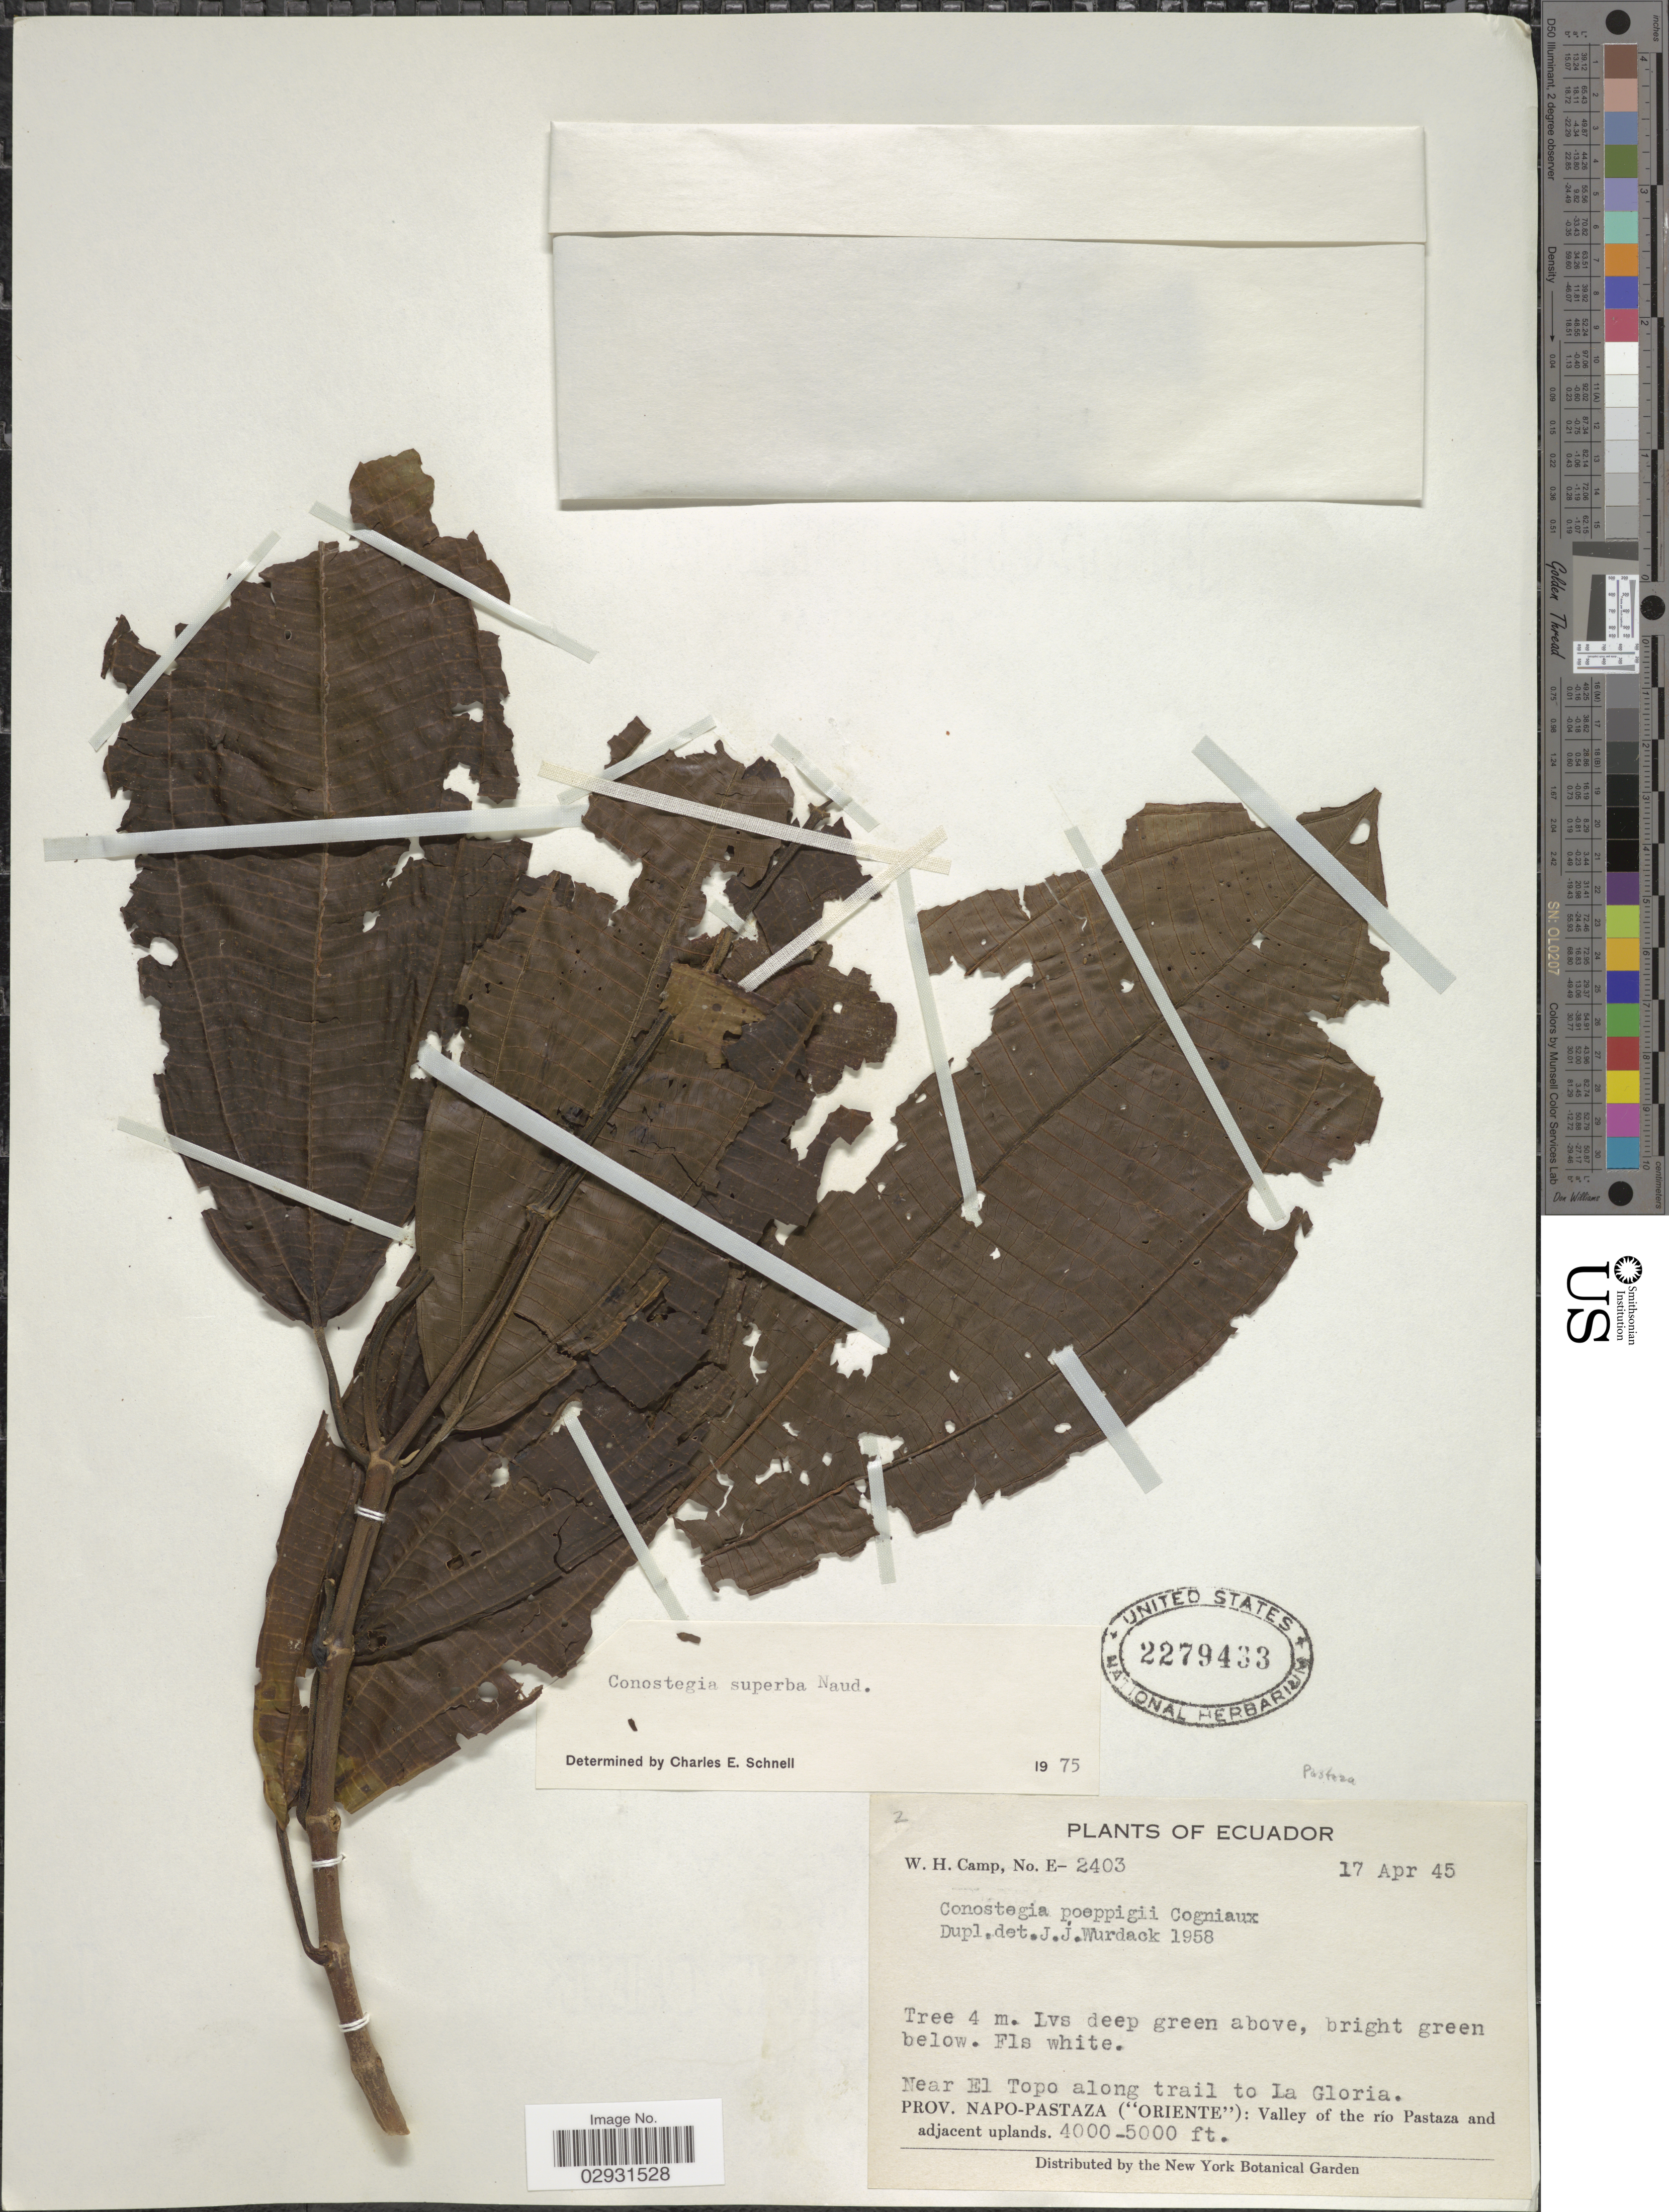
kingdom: Plantae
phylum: Tracheophyta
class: Magnoliopsida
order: Myrtales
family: Melastomataceae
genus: Conostegia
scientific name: Conostegia superba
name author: Naudin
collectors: W. H. Camp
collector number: E-2403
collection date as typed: Transcribed d/m/y: 17/4/45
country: Ecuador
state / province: Pastaza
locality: Near El Topo along trail to La Gloria, Prov. Napo-Pastaza ("Oriente"): Valley of the río Pastaza and adjacent uplands.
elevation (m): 1219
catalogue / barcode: US 2279433